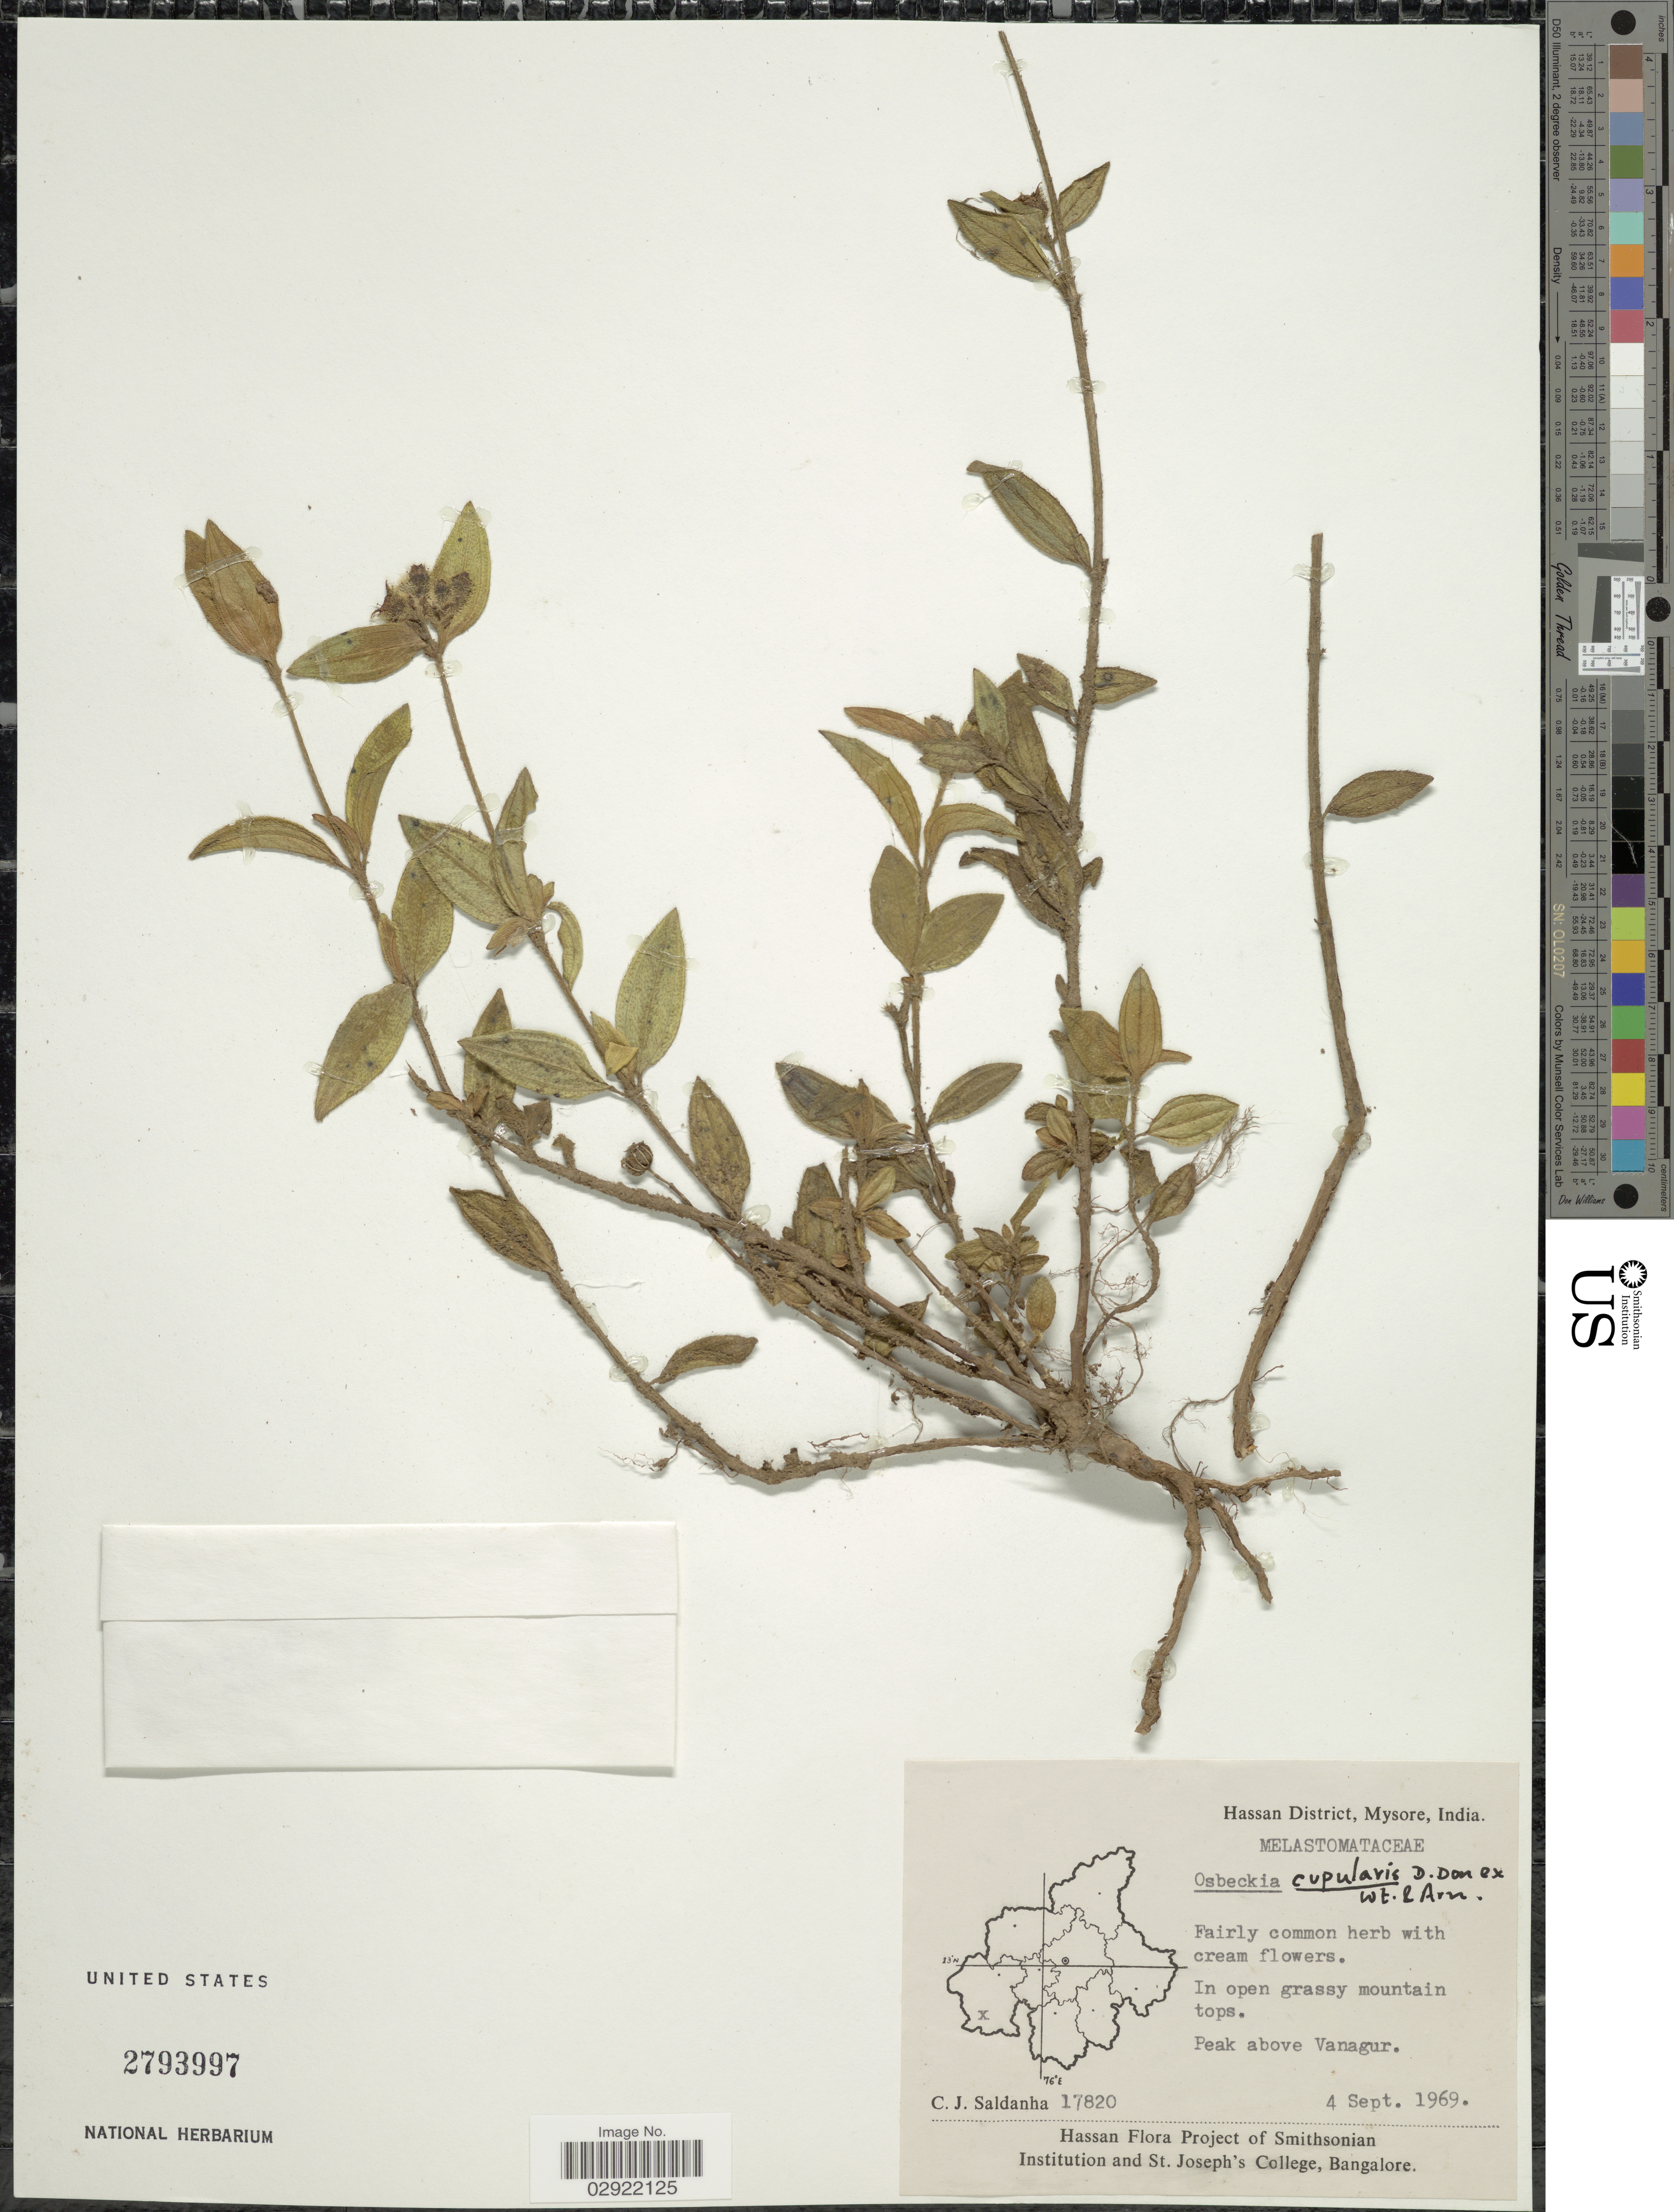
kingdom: Plantae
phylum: Tracheophyta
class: Magnoliopsida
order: Myrtales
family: Melastomataceae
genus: Osbeckia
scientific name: Osbeckia cupularis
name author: D. Don ex Wight & Arn.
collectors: C. J. Saldanha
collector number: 17820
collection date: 1969-09-04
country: India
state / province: Karnataka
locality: Hassan District, Mysore. Peak above Vanagur.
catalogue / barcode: US 2793997